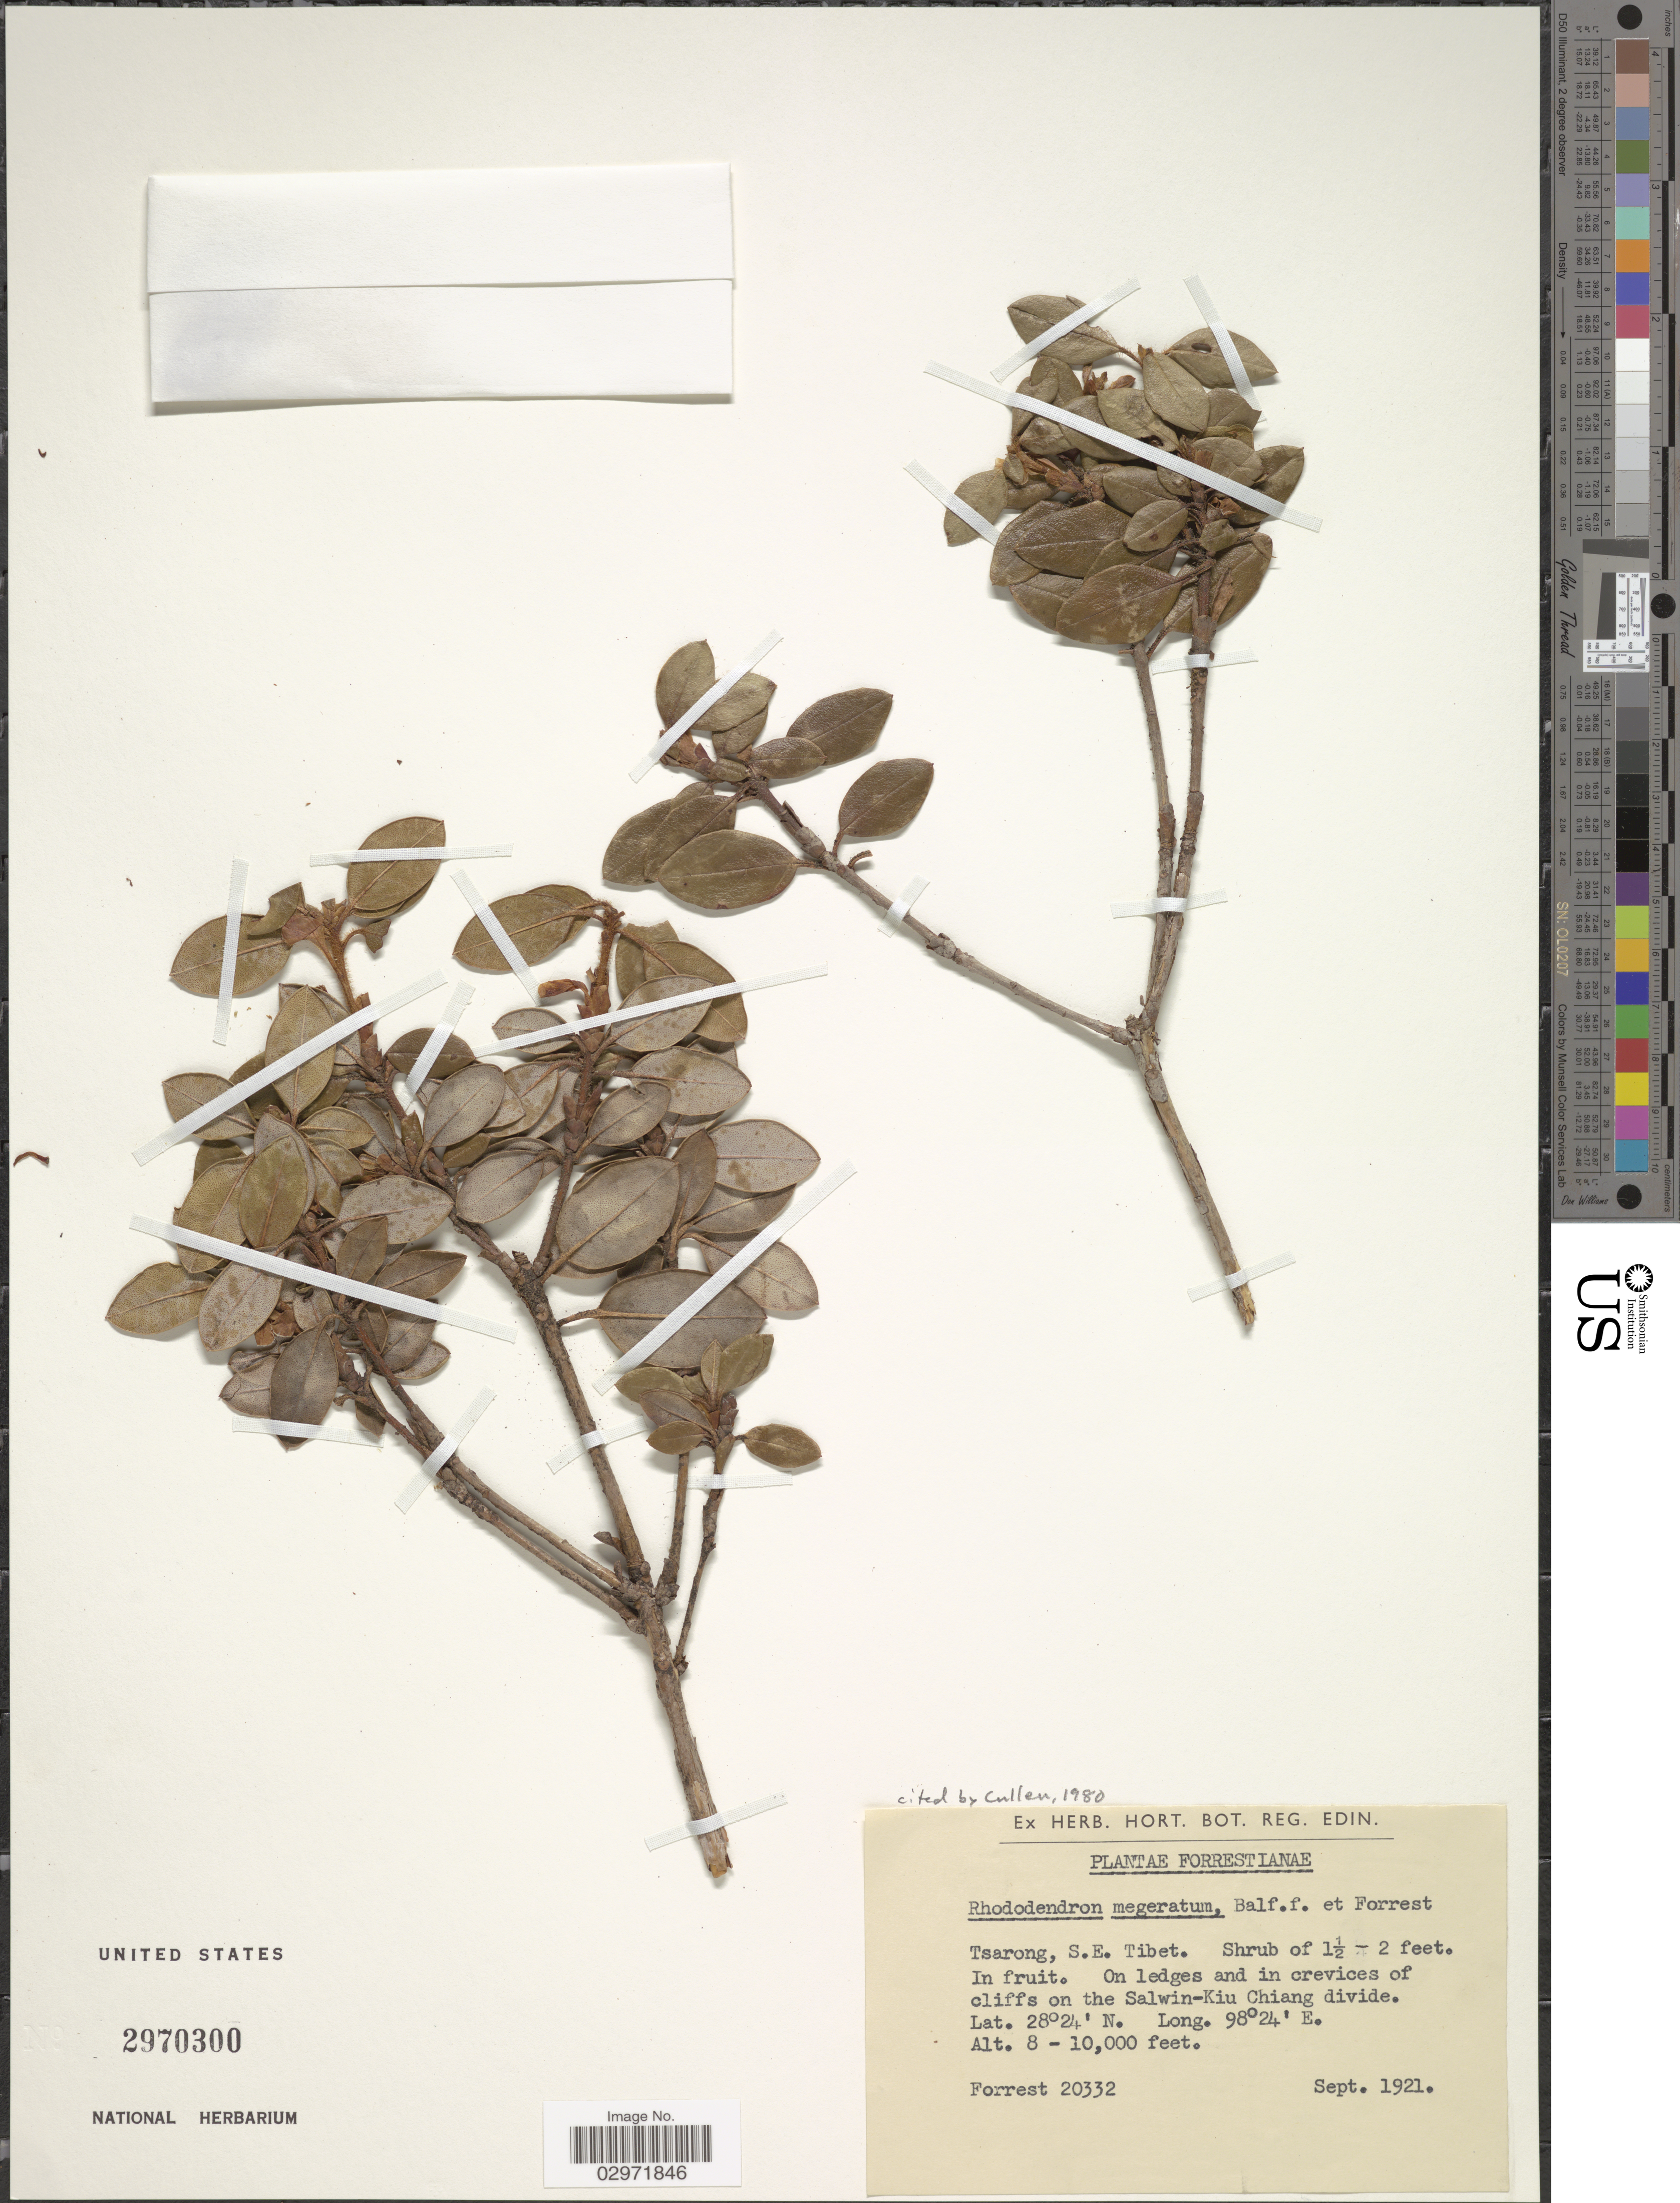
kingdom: Plantae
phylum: Tracheophyta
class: Magnoliopsida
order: Ericales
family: Ericaceae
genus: Rhododendron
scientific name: Rhododendron megeratum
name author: Balf. f. & Forrest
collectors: -. Forrest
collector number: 20332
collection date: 1921-09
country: China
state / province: Xizang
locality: Tsarong, S.E. Tibet. On ledges and in crevices of cliffs on the Salwin-Kiu Chiang divide.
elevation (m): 2438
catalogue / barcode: US 2970300